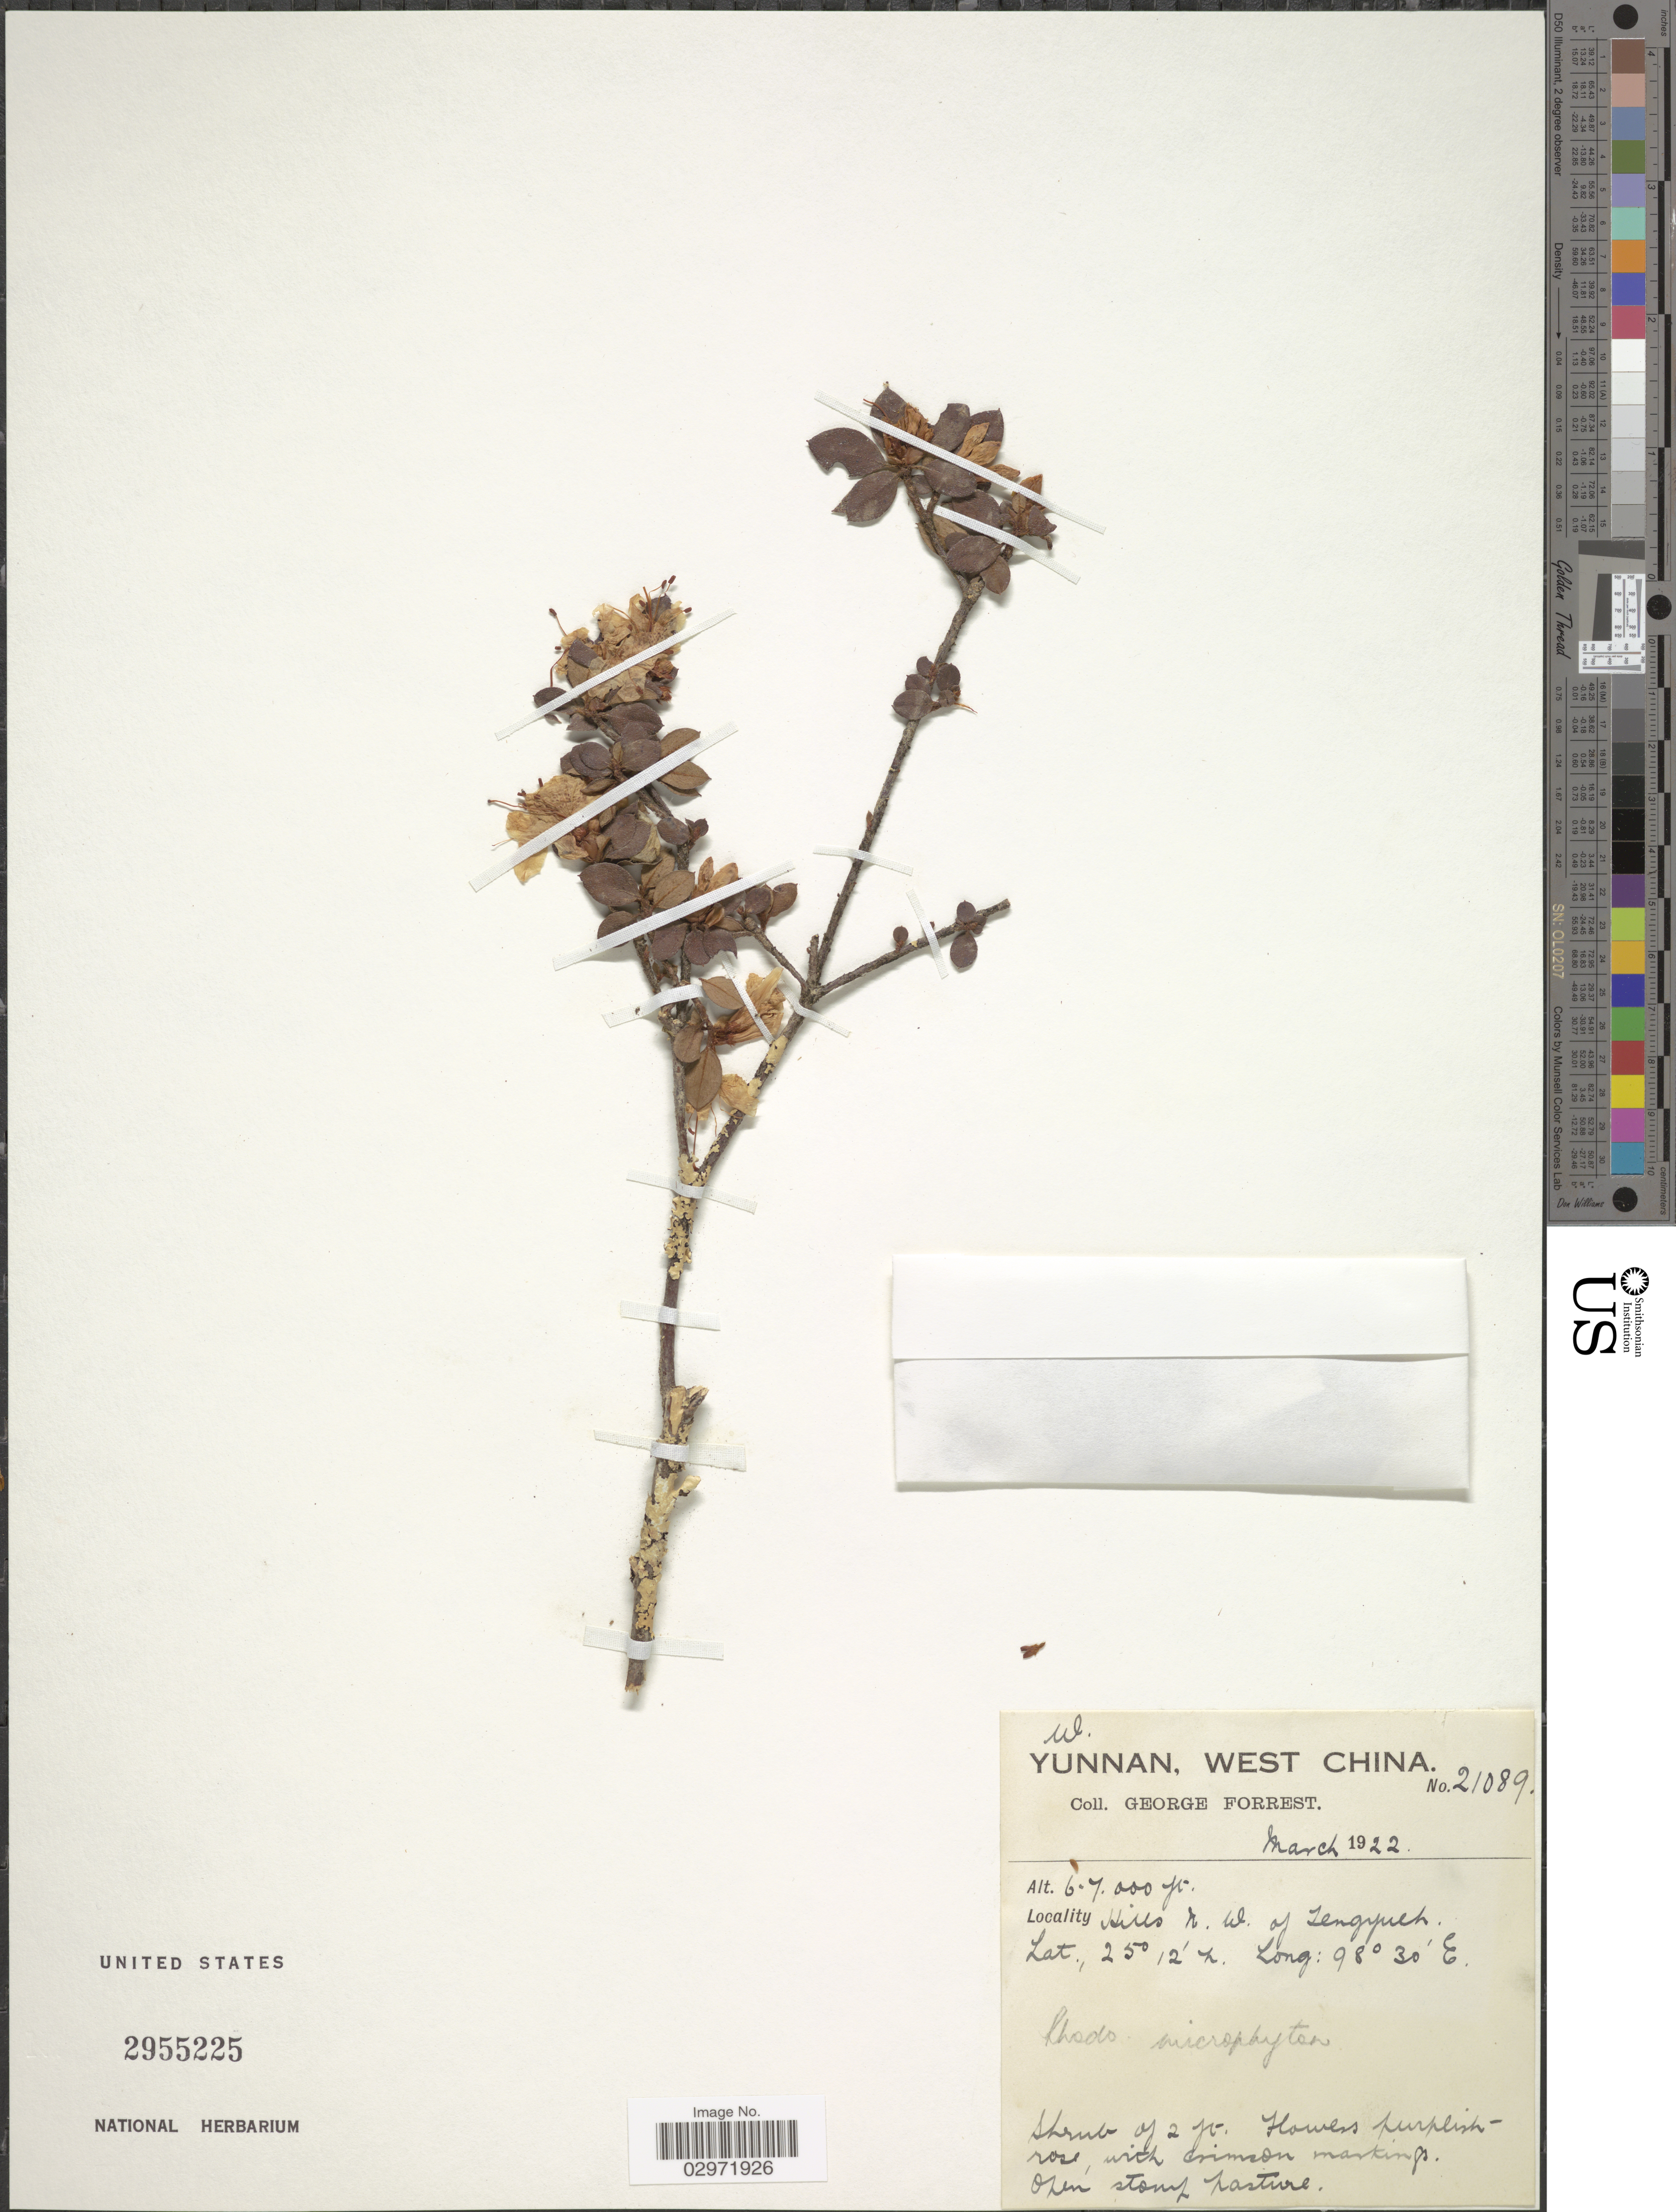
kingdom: Plantae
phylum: Tracheophyta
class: Magnoliopsida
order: Ericales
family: Ericaceae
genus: Rhododendron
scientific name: Rhododendron microphyton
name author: Franch.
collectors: G. Forrest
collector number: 21089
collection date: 1922-03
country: China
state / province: Yunnan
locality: West China, Hills west of Tengyueh.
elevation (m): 1829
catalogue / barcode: US 2955225